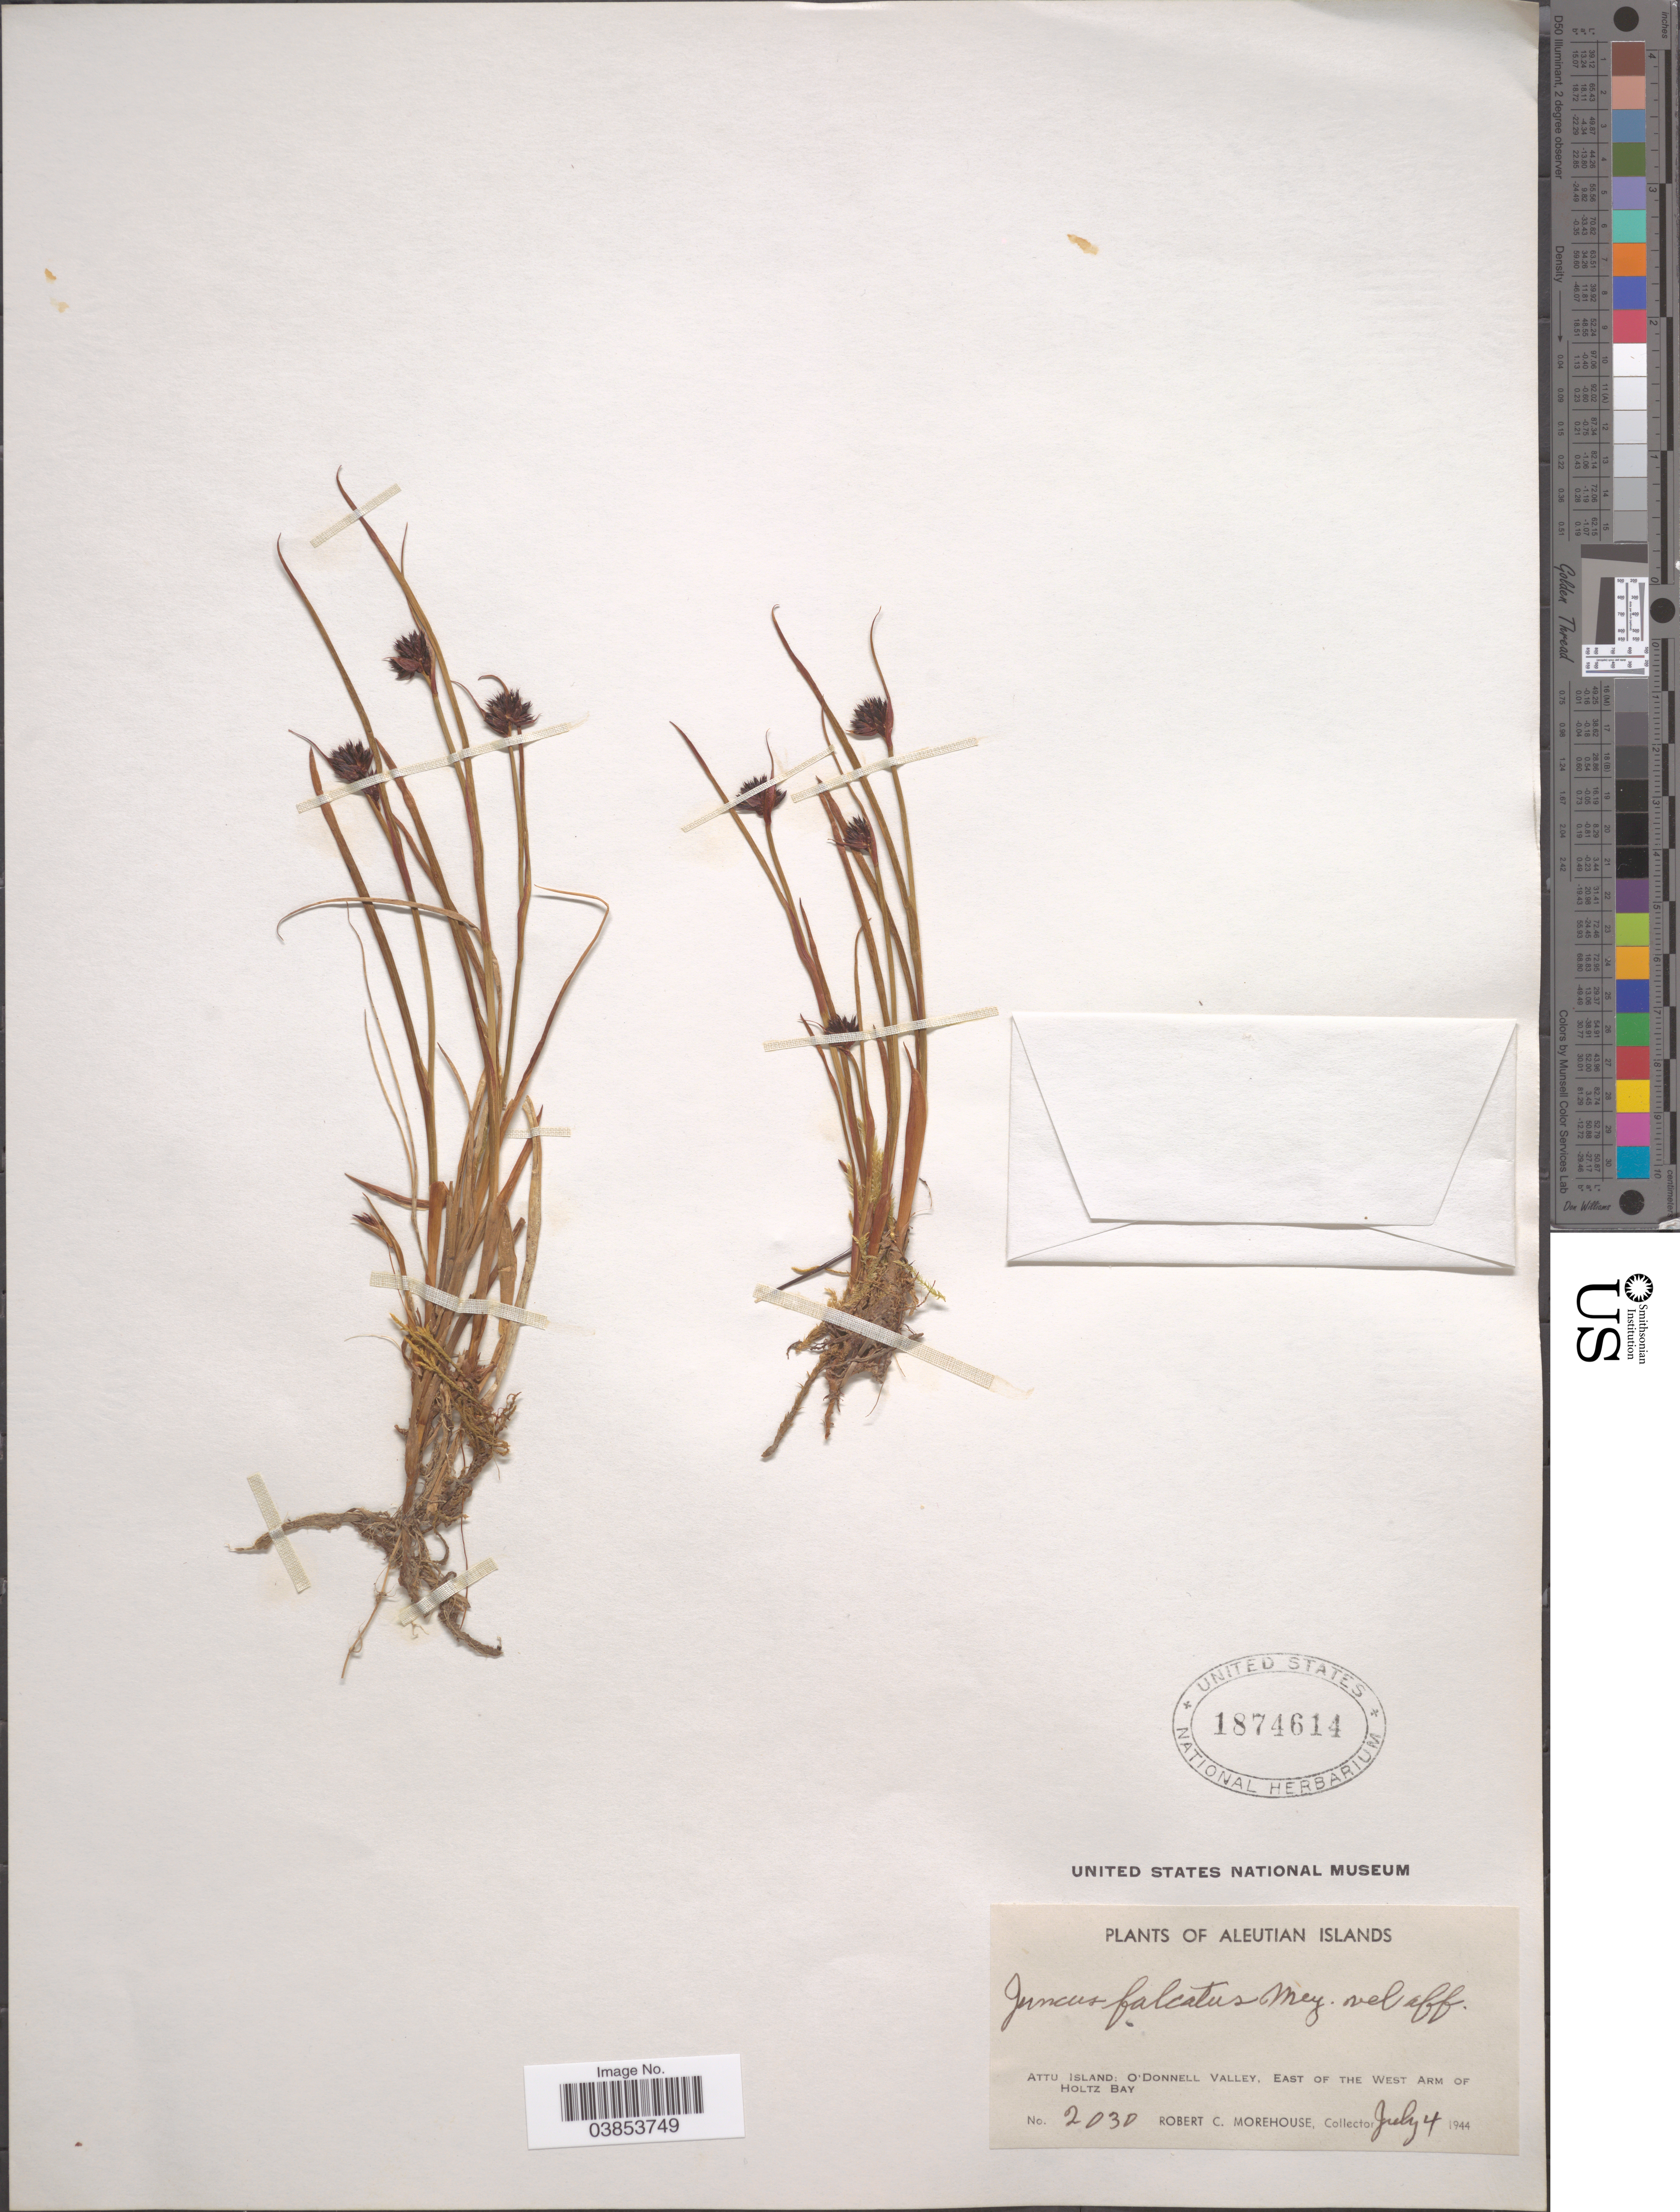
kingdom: Plantae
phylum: Tracheophyta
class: Liliopsida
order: Poales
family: Juncaceae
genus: Juncus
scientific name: Juncus falcatus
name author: E. Mey.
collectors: R. Morehouse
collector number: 2030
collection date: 1944-07-04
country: United States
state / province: Alaska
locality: Aleutian Islands. Attu Island: O' Donnell Valley, East of the West Arm of Holtz Bay.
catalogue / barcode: US 1874614